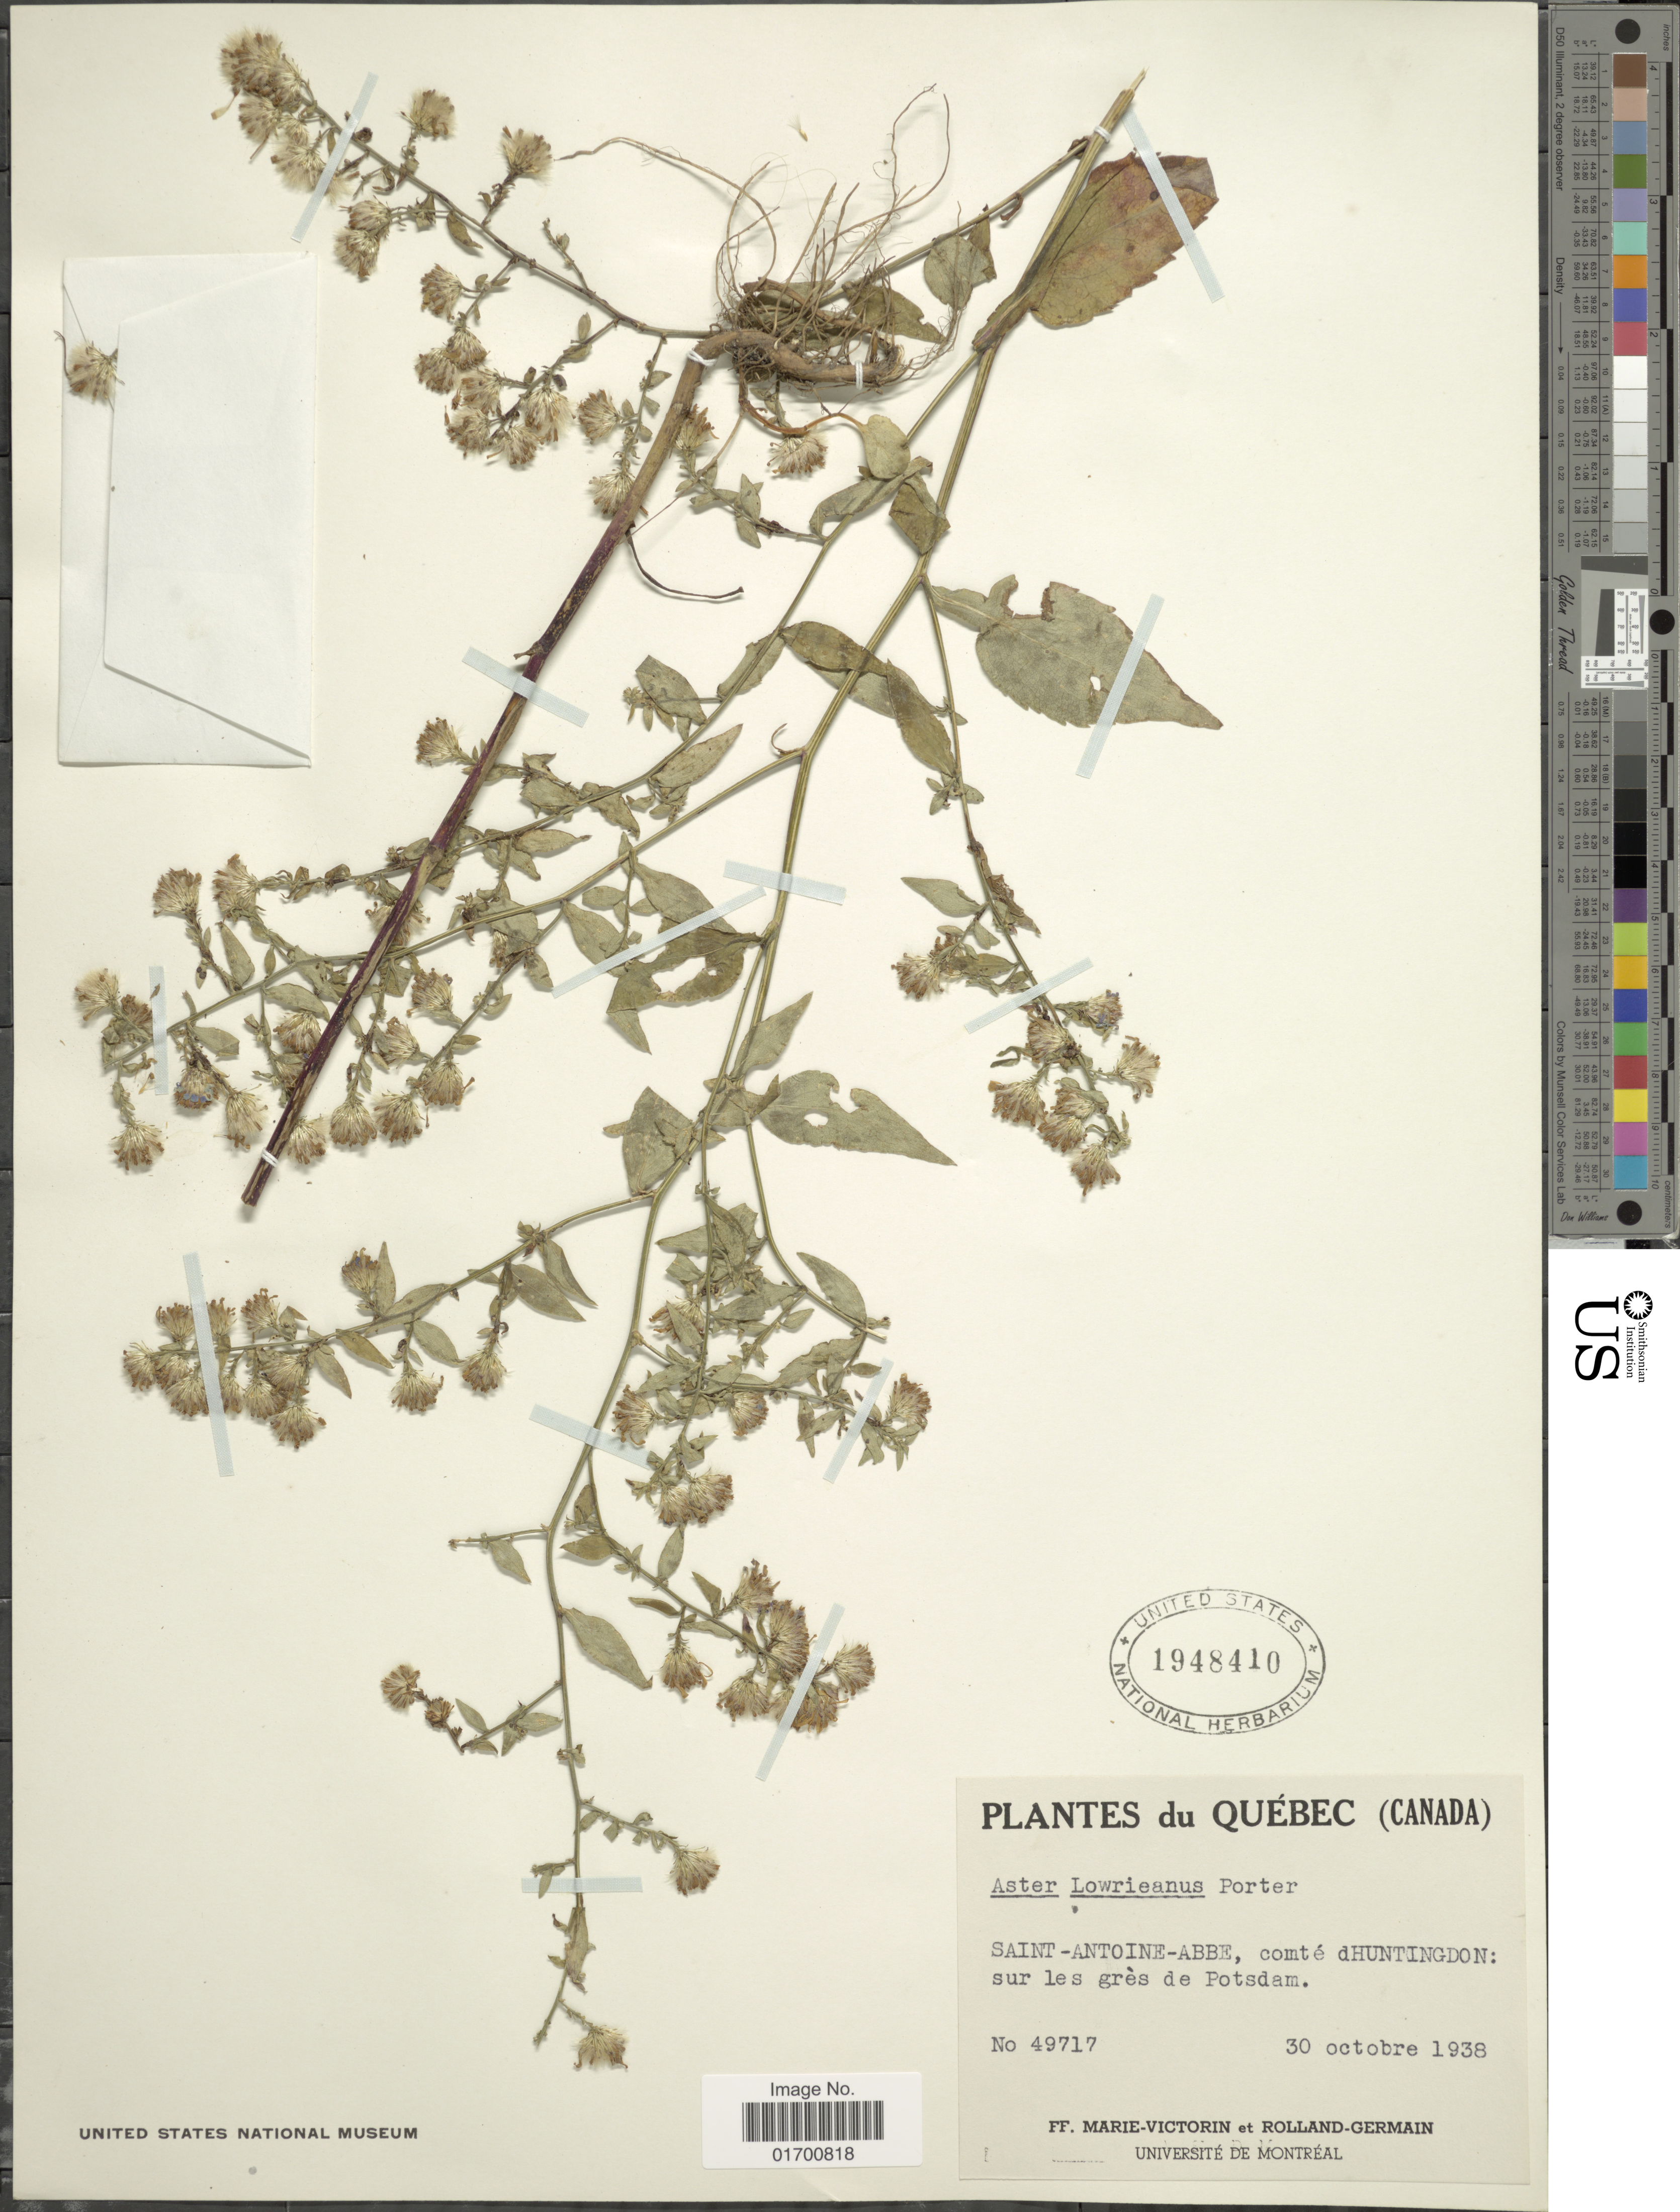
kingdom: Plantae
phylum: Tracheophyta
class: Magnoliopsida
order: Asterales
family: Asteraceae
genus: Symphyotrichum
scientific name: Symphyotrichum lowrieanum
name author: (Porter) G.L. Nesom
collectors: F. Marie-Victorin & Rolland-Germain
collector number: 49717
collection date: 1938-10-30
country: Canada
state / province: Quebec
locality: Saint-Antoine-Abbe, Comte dHuntingdon: Sur les gres de Potsdam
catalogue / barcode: US 1948410